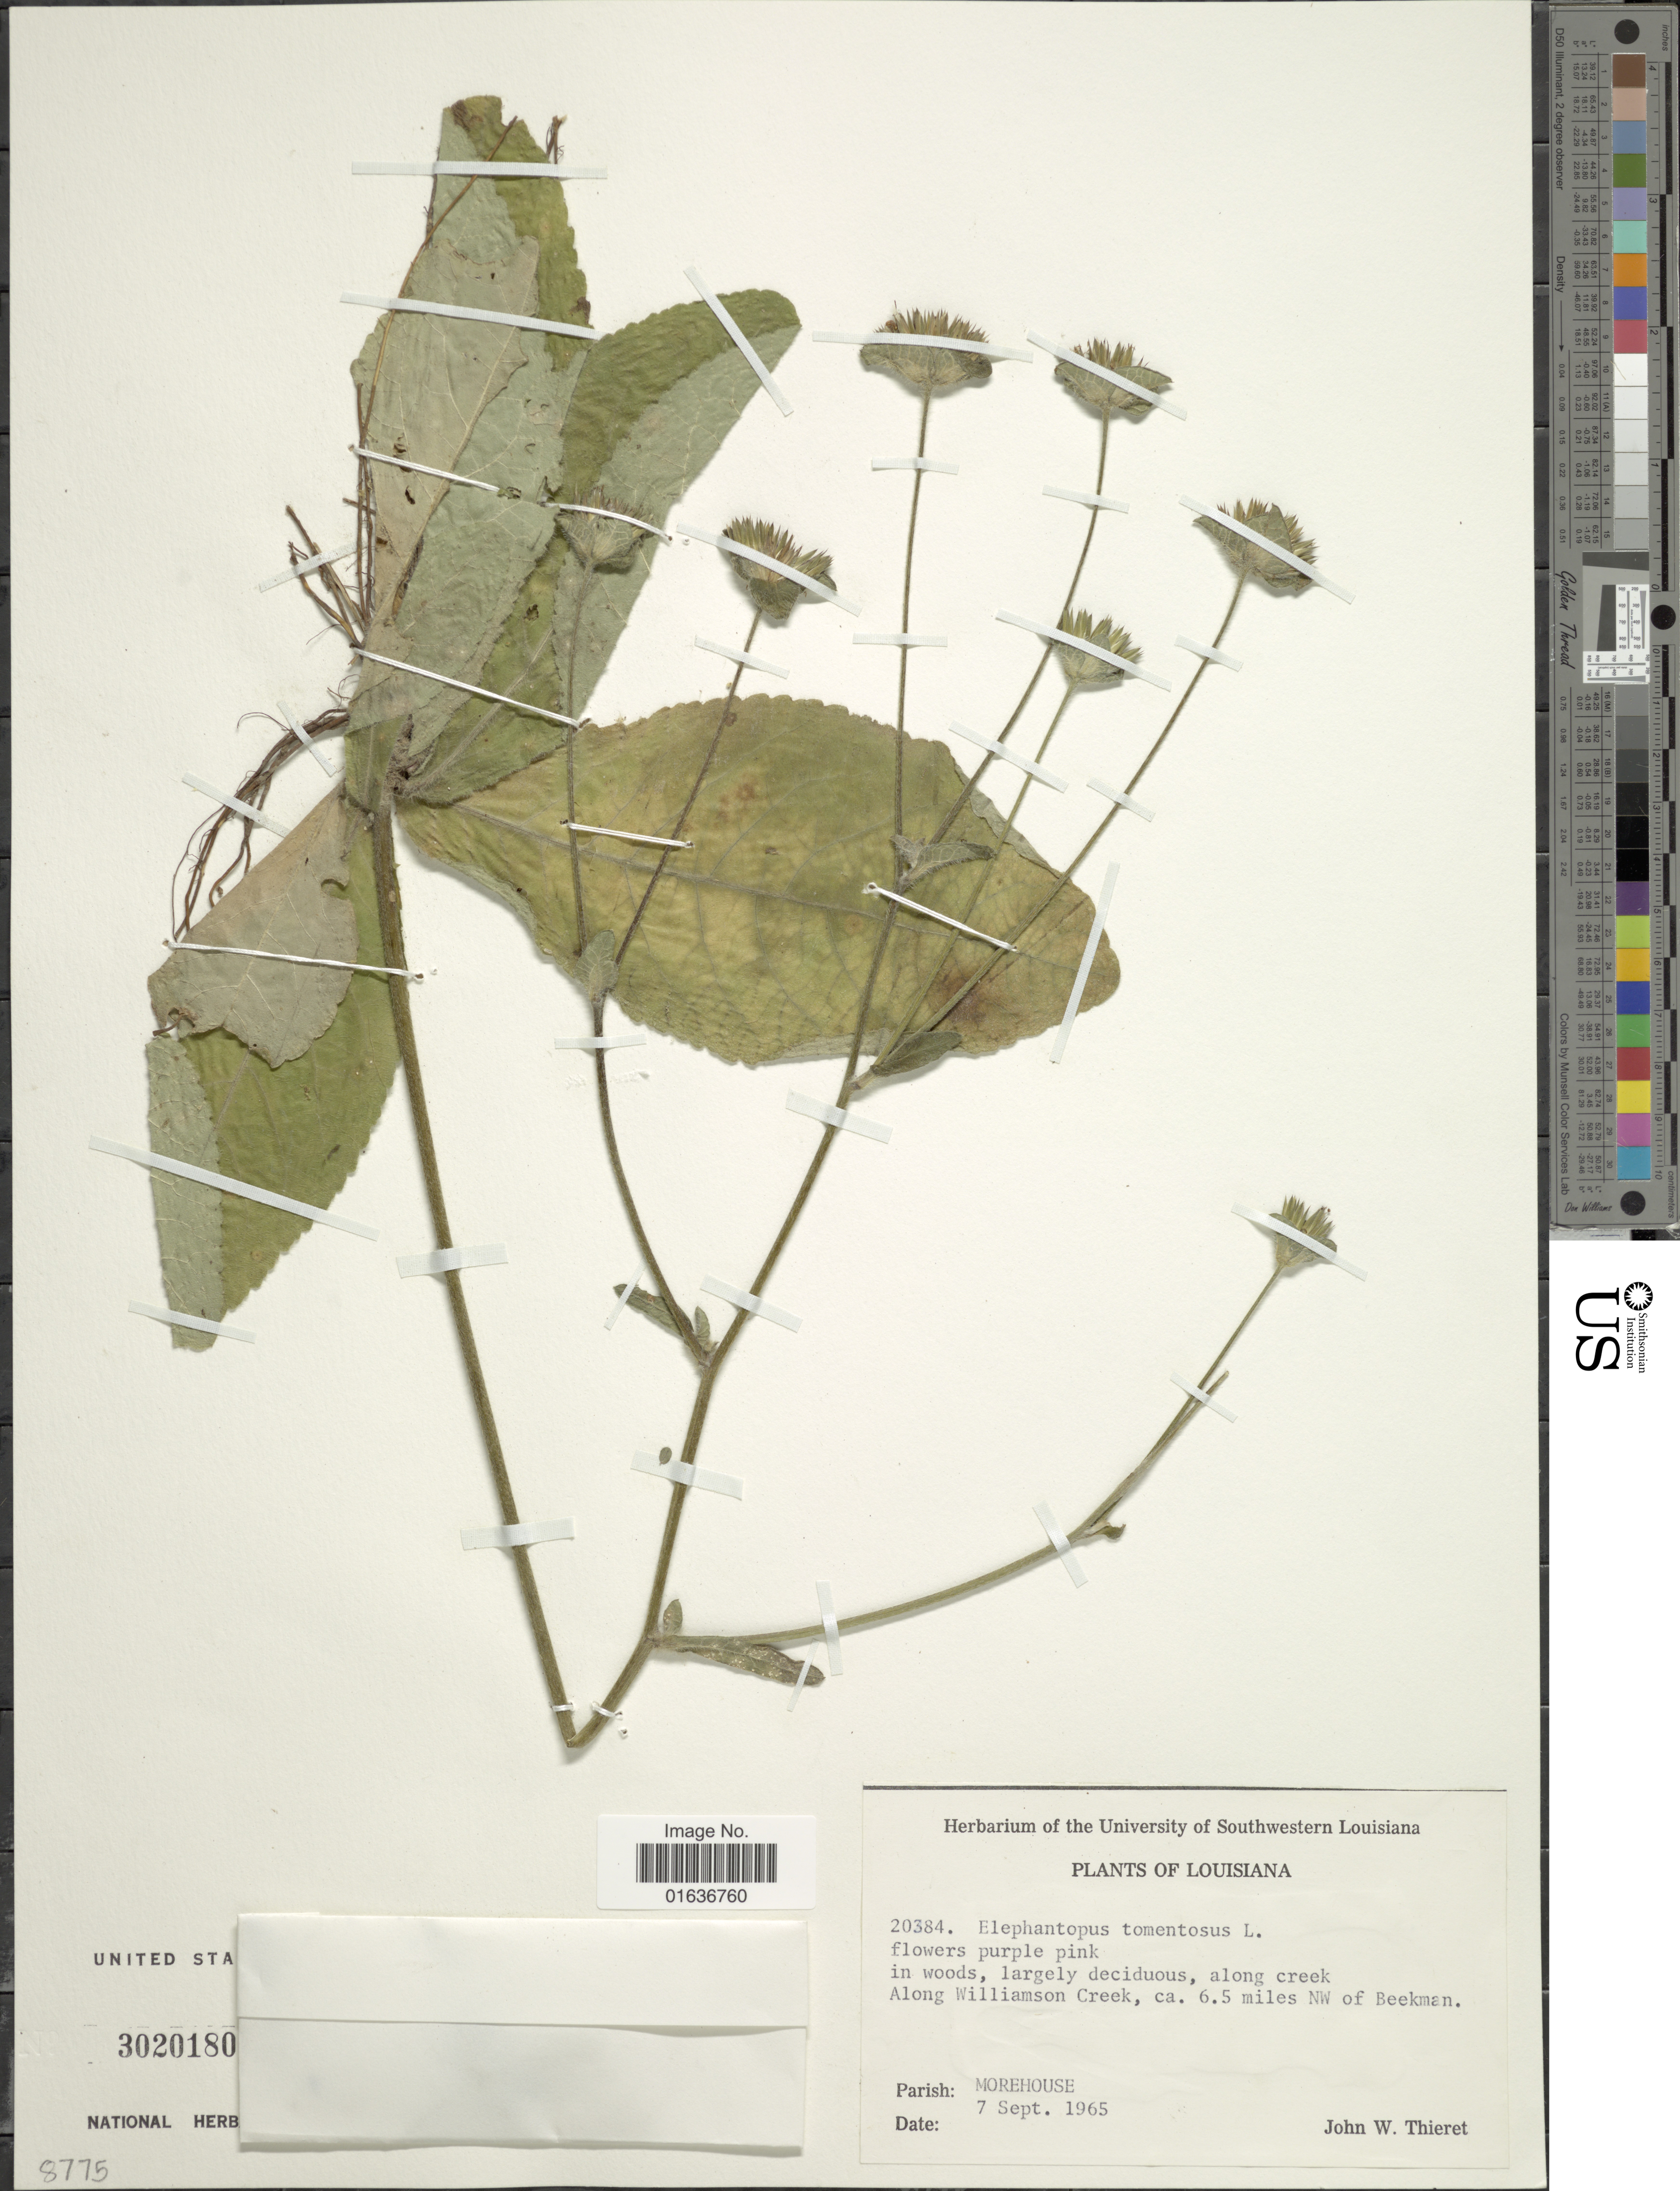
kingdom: Plantae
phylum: Tracheophyta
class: Magnoliopsida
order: Asterales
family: Asteraceae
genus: Elephantopus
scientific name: Elephantopus tomentosus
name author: L.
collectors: J. W. Thieret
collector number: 20384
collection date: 1965-09-07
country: United States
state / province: Louisiana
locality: Along creek, Along Williamson Creek, ca. 6.5 miles NW of Beekman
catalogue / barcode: US 3020180